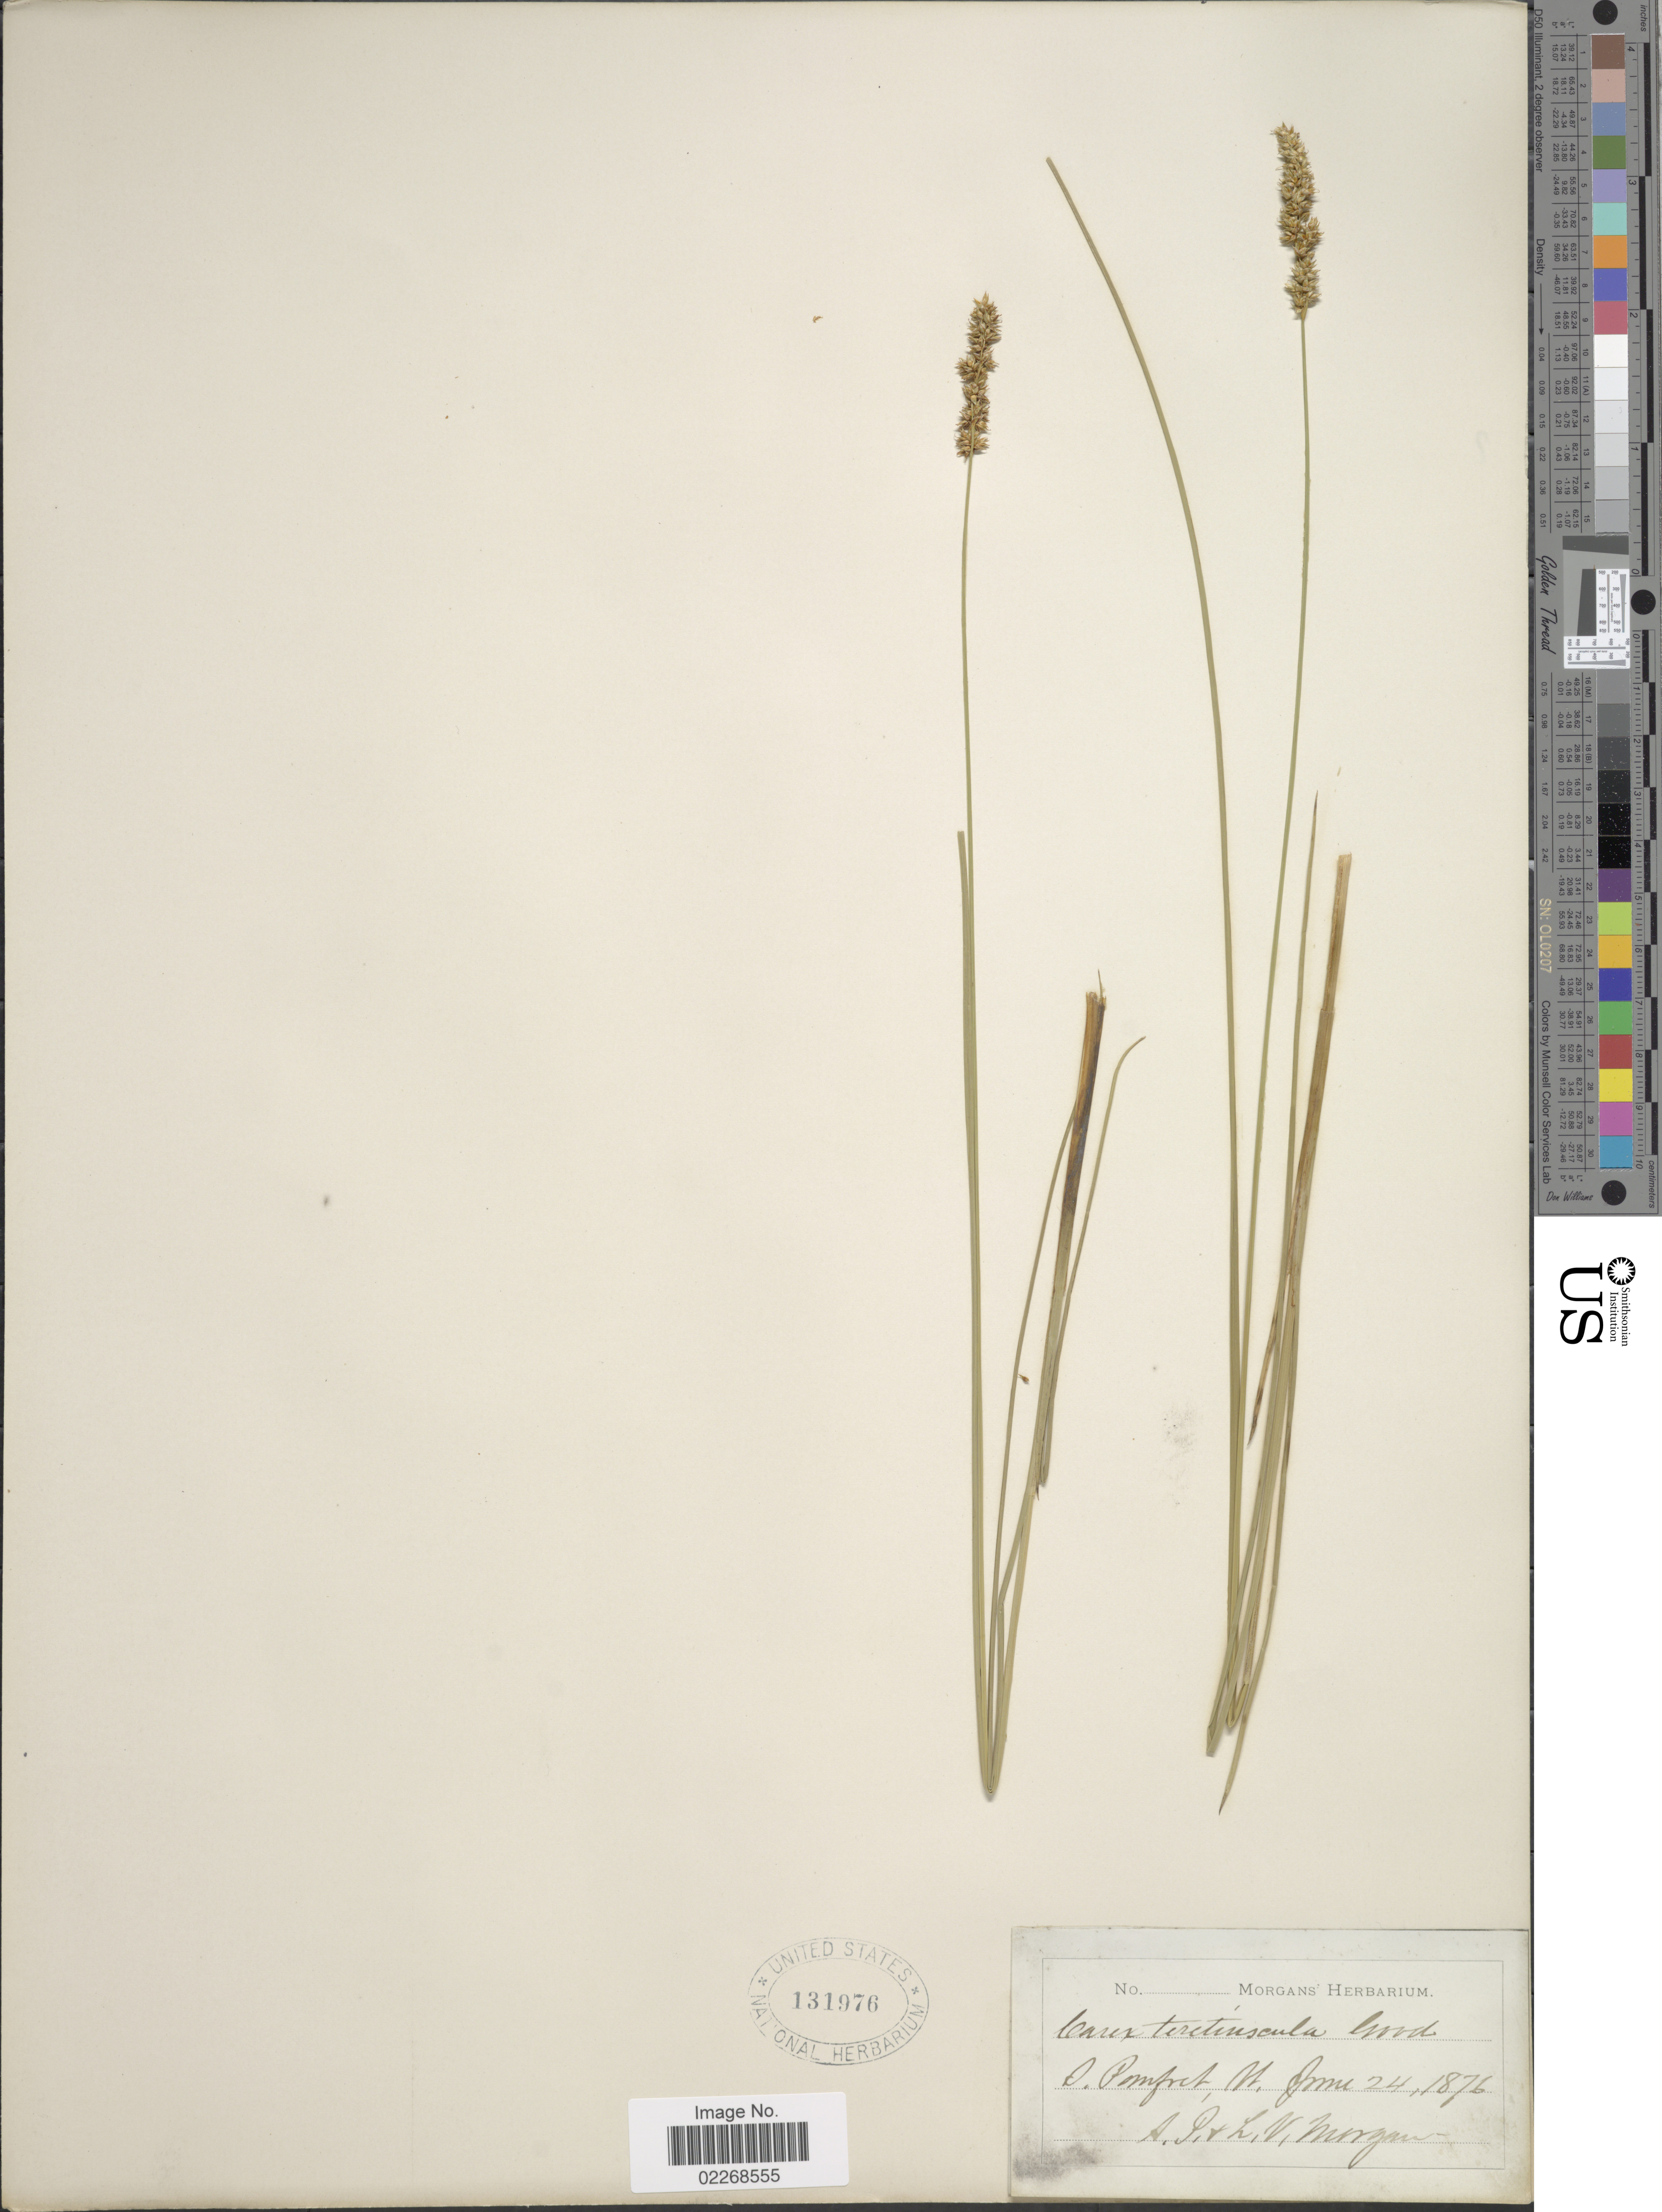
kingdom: Plantae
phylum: Tracheophyta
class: Liliopsida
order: Poales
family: Cyperaceae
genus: Carex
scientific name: Carex diandra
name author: Schrank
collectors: A. Morgan & L. Morgan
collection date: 1876-06-24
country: United States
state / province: Vermont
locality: O, Pomfret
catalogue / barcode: US 131976